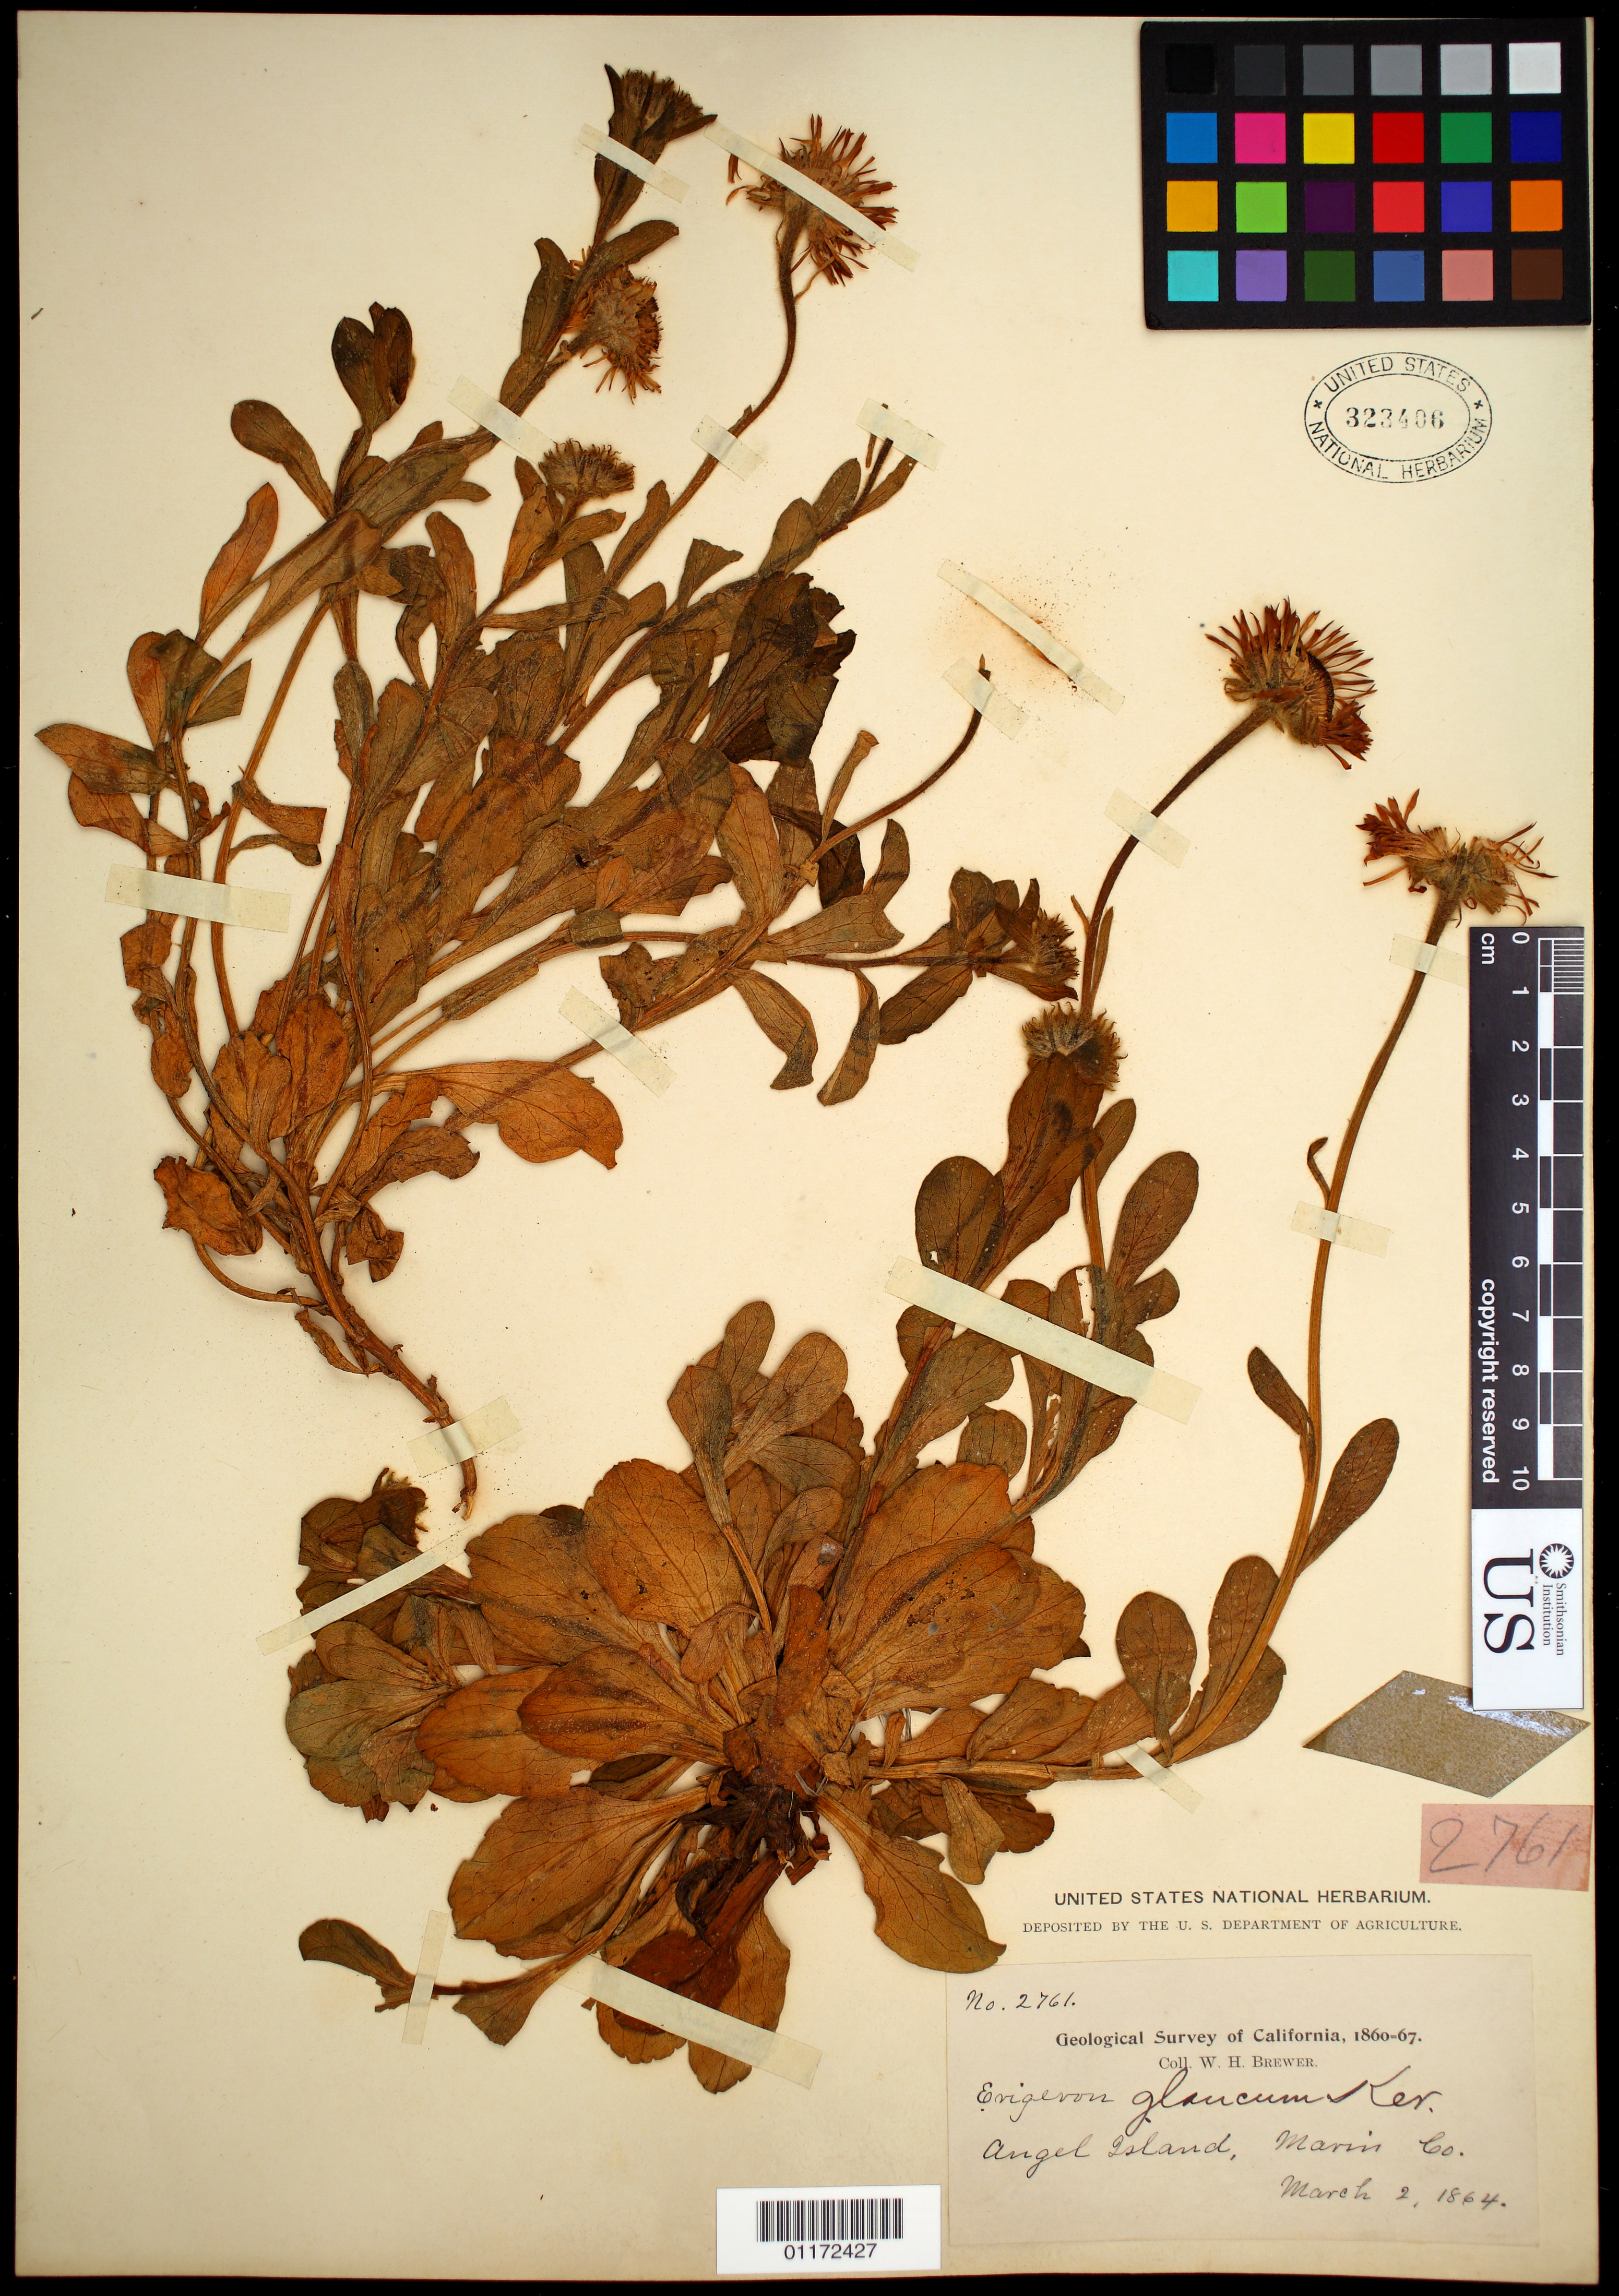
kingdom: Plantae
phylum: Tracheophyta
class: Magnoliopsida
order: Asterales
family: Asteraceae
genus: Erigeron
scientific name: Erigeron glaucus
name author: Ker Gawl.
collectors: W. H. Brewer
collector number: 2761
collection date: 1864-03-02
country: United States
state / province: California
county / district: Marin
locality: Angel Island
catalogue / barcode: US 323406